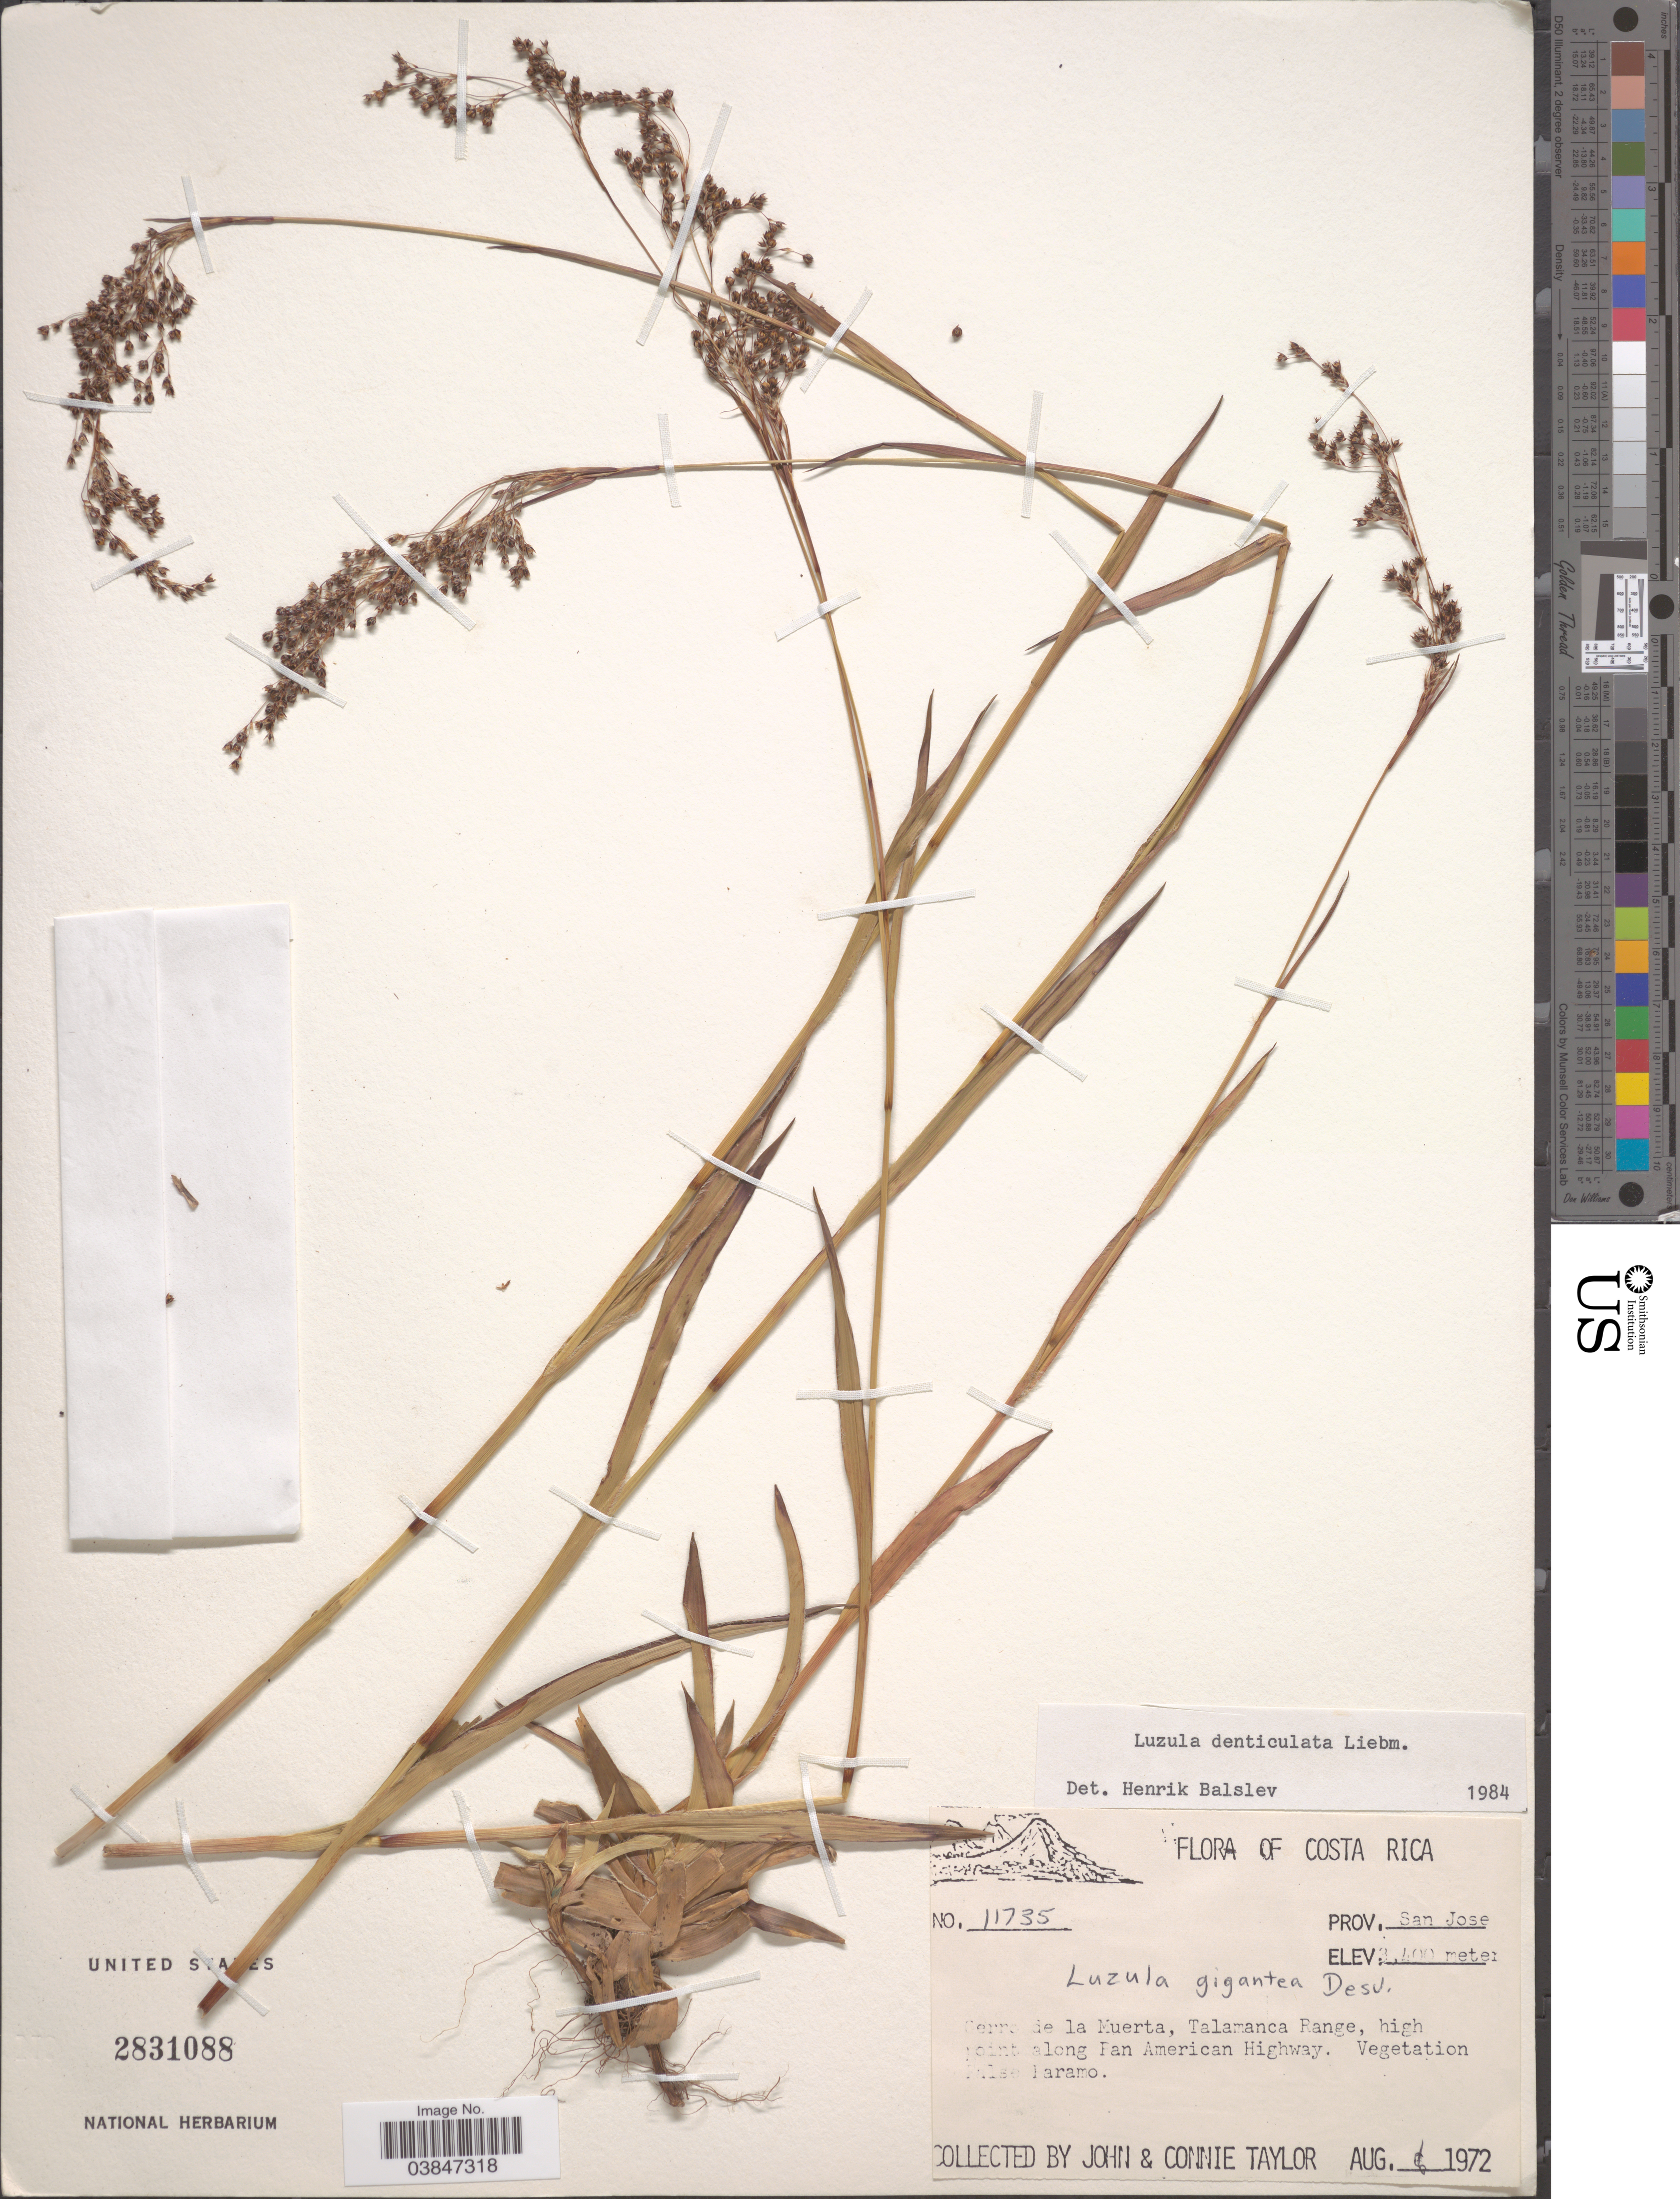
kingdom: Plantae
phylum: Tracheophyta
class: Liliopsida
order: Poales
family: Juncaceae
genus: Luzula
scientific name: Luzula denticulata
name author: Liebm.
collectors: J. Taylor & C. Taylor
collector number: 11735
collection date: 1972-08-08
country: Costa Rica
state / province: San José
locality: Cerro de la Muerta, Talamanca Range, high point along Pan American Highway.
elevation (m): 3400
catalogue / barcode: US 2831088